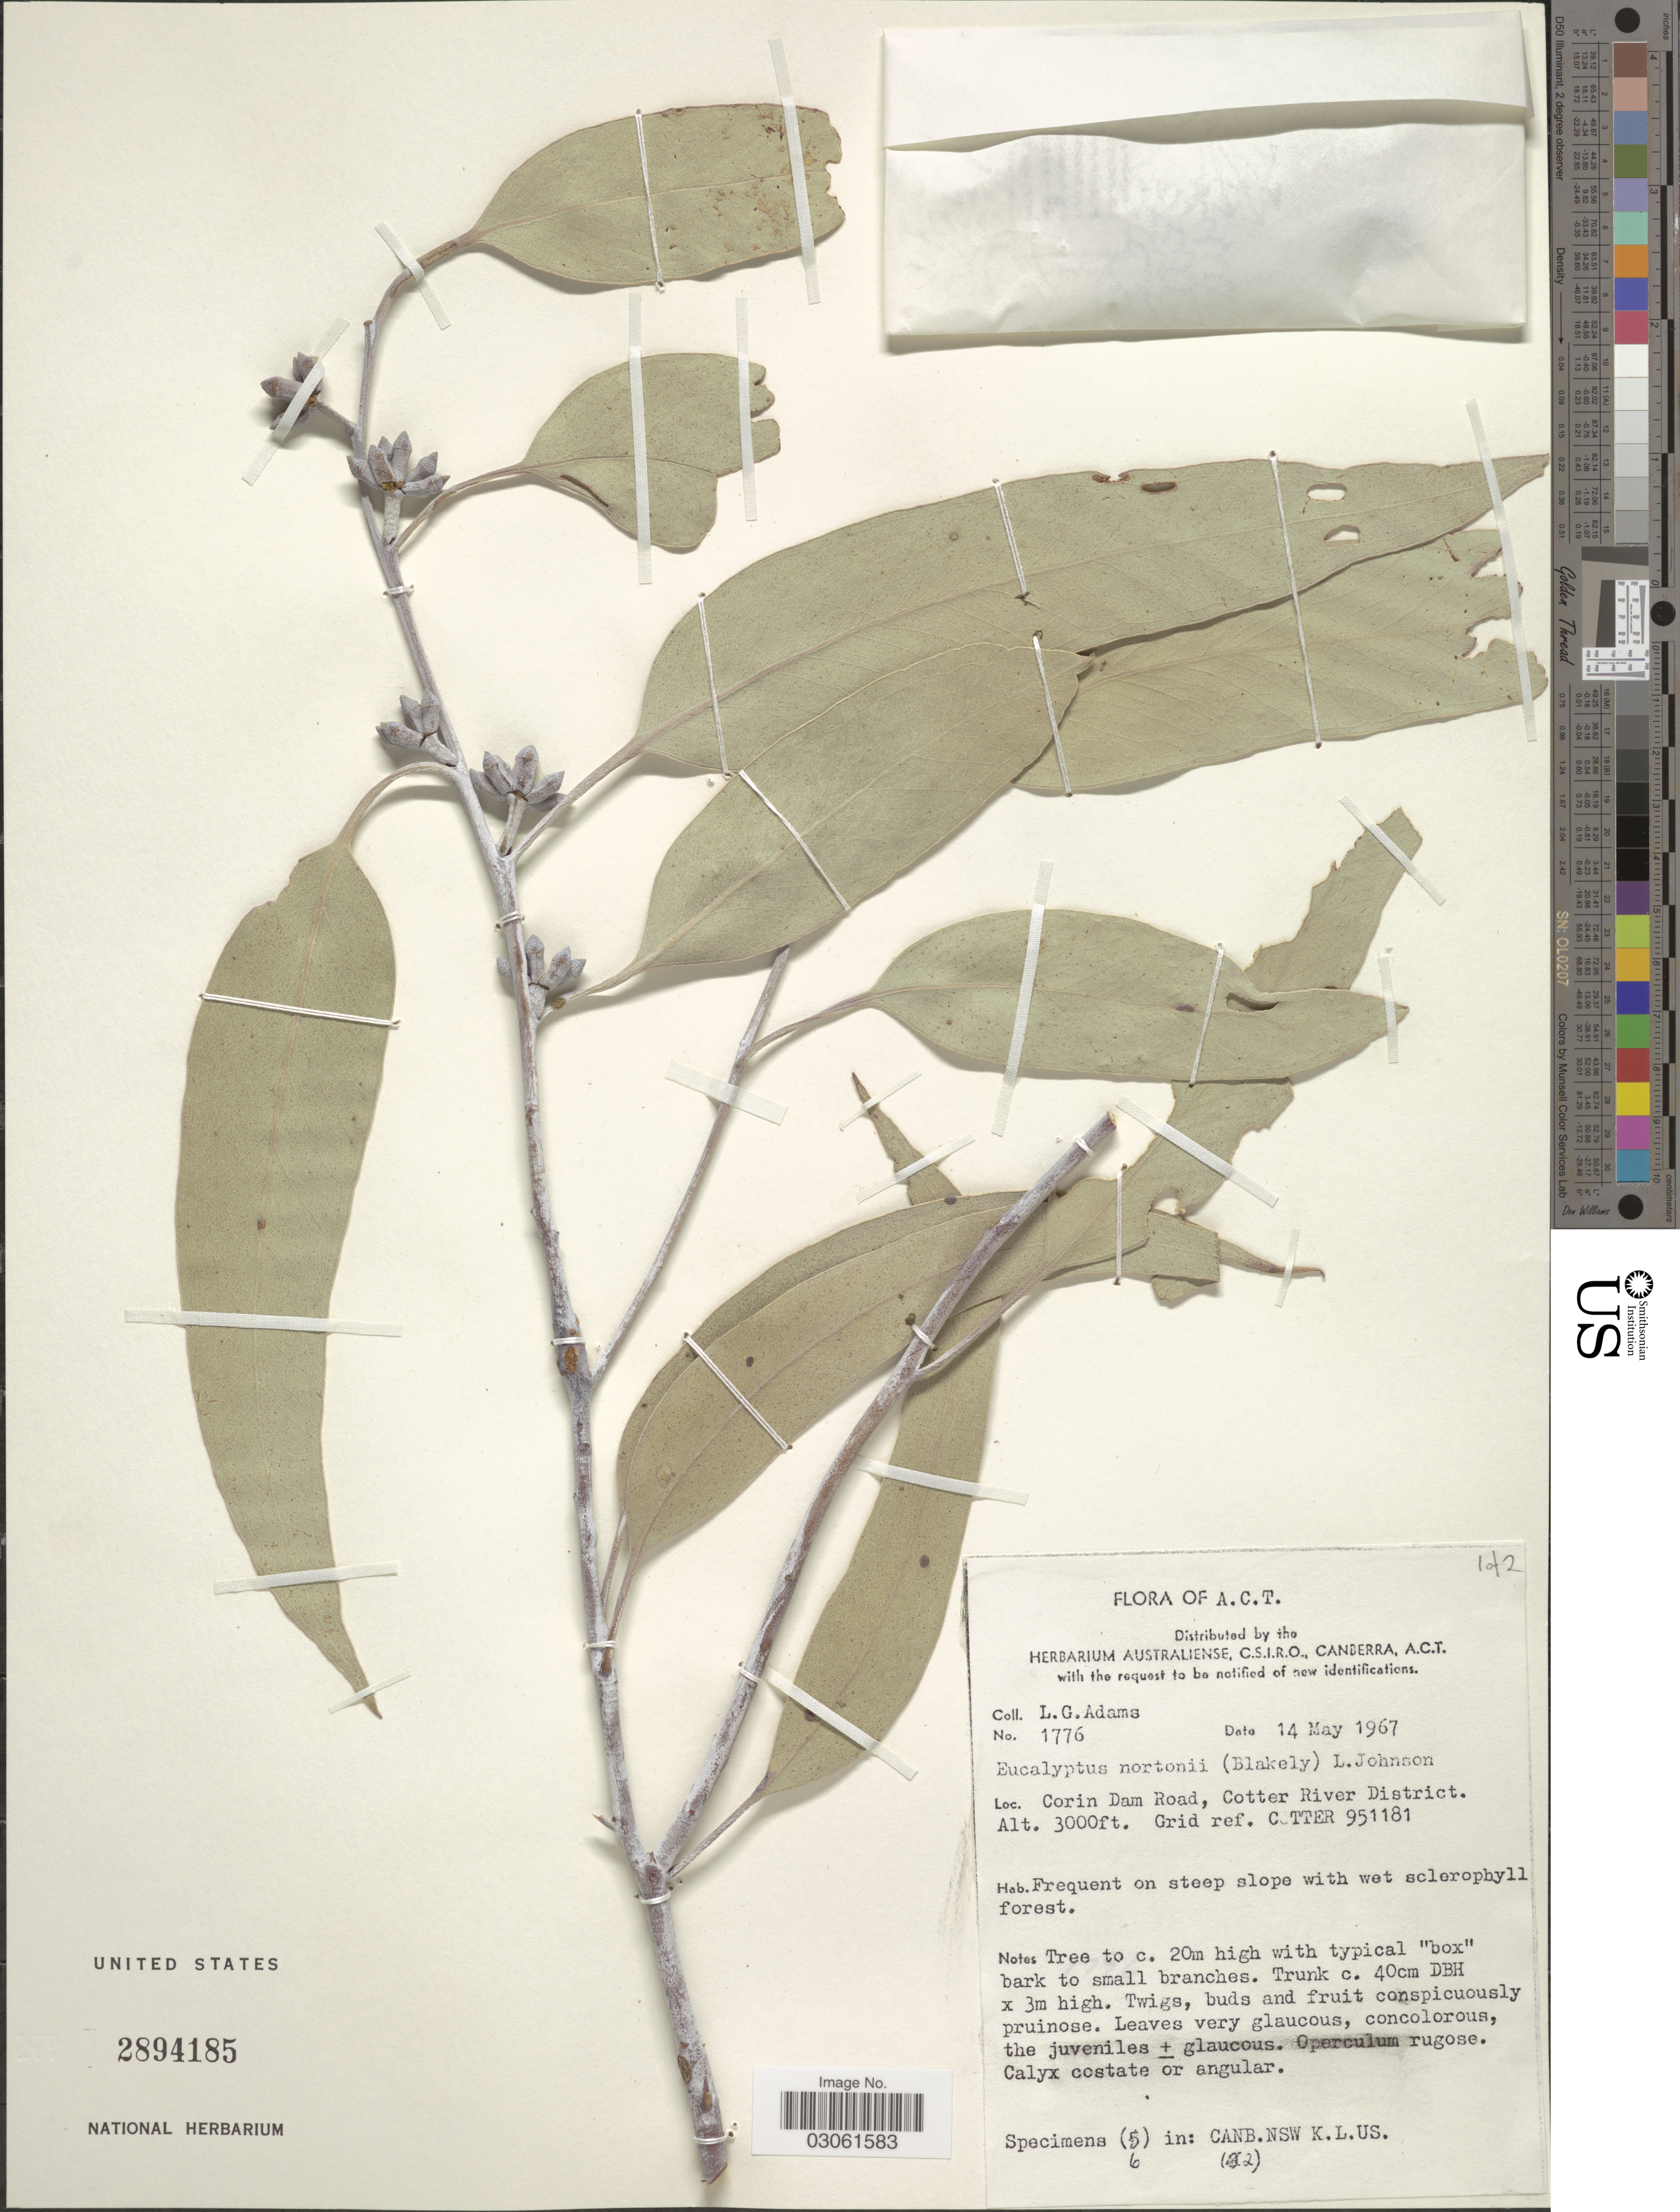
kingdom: Plantae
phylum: Tracheophyta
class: Magnoliopsida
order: Myrtales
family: Myrtaceae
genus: Eucalyptus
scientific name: Eucalyptus nortonii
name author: (Blakely) L.A.S. Johnson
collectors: L. G. Adams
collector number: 1776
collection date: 1967-05-14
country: Australia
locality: A. C. T. Corin Dam Road, Cotter River District. Grid ref. C [illegible text]tter 951181.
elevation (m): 914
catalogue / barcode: US 2894185